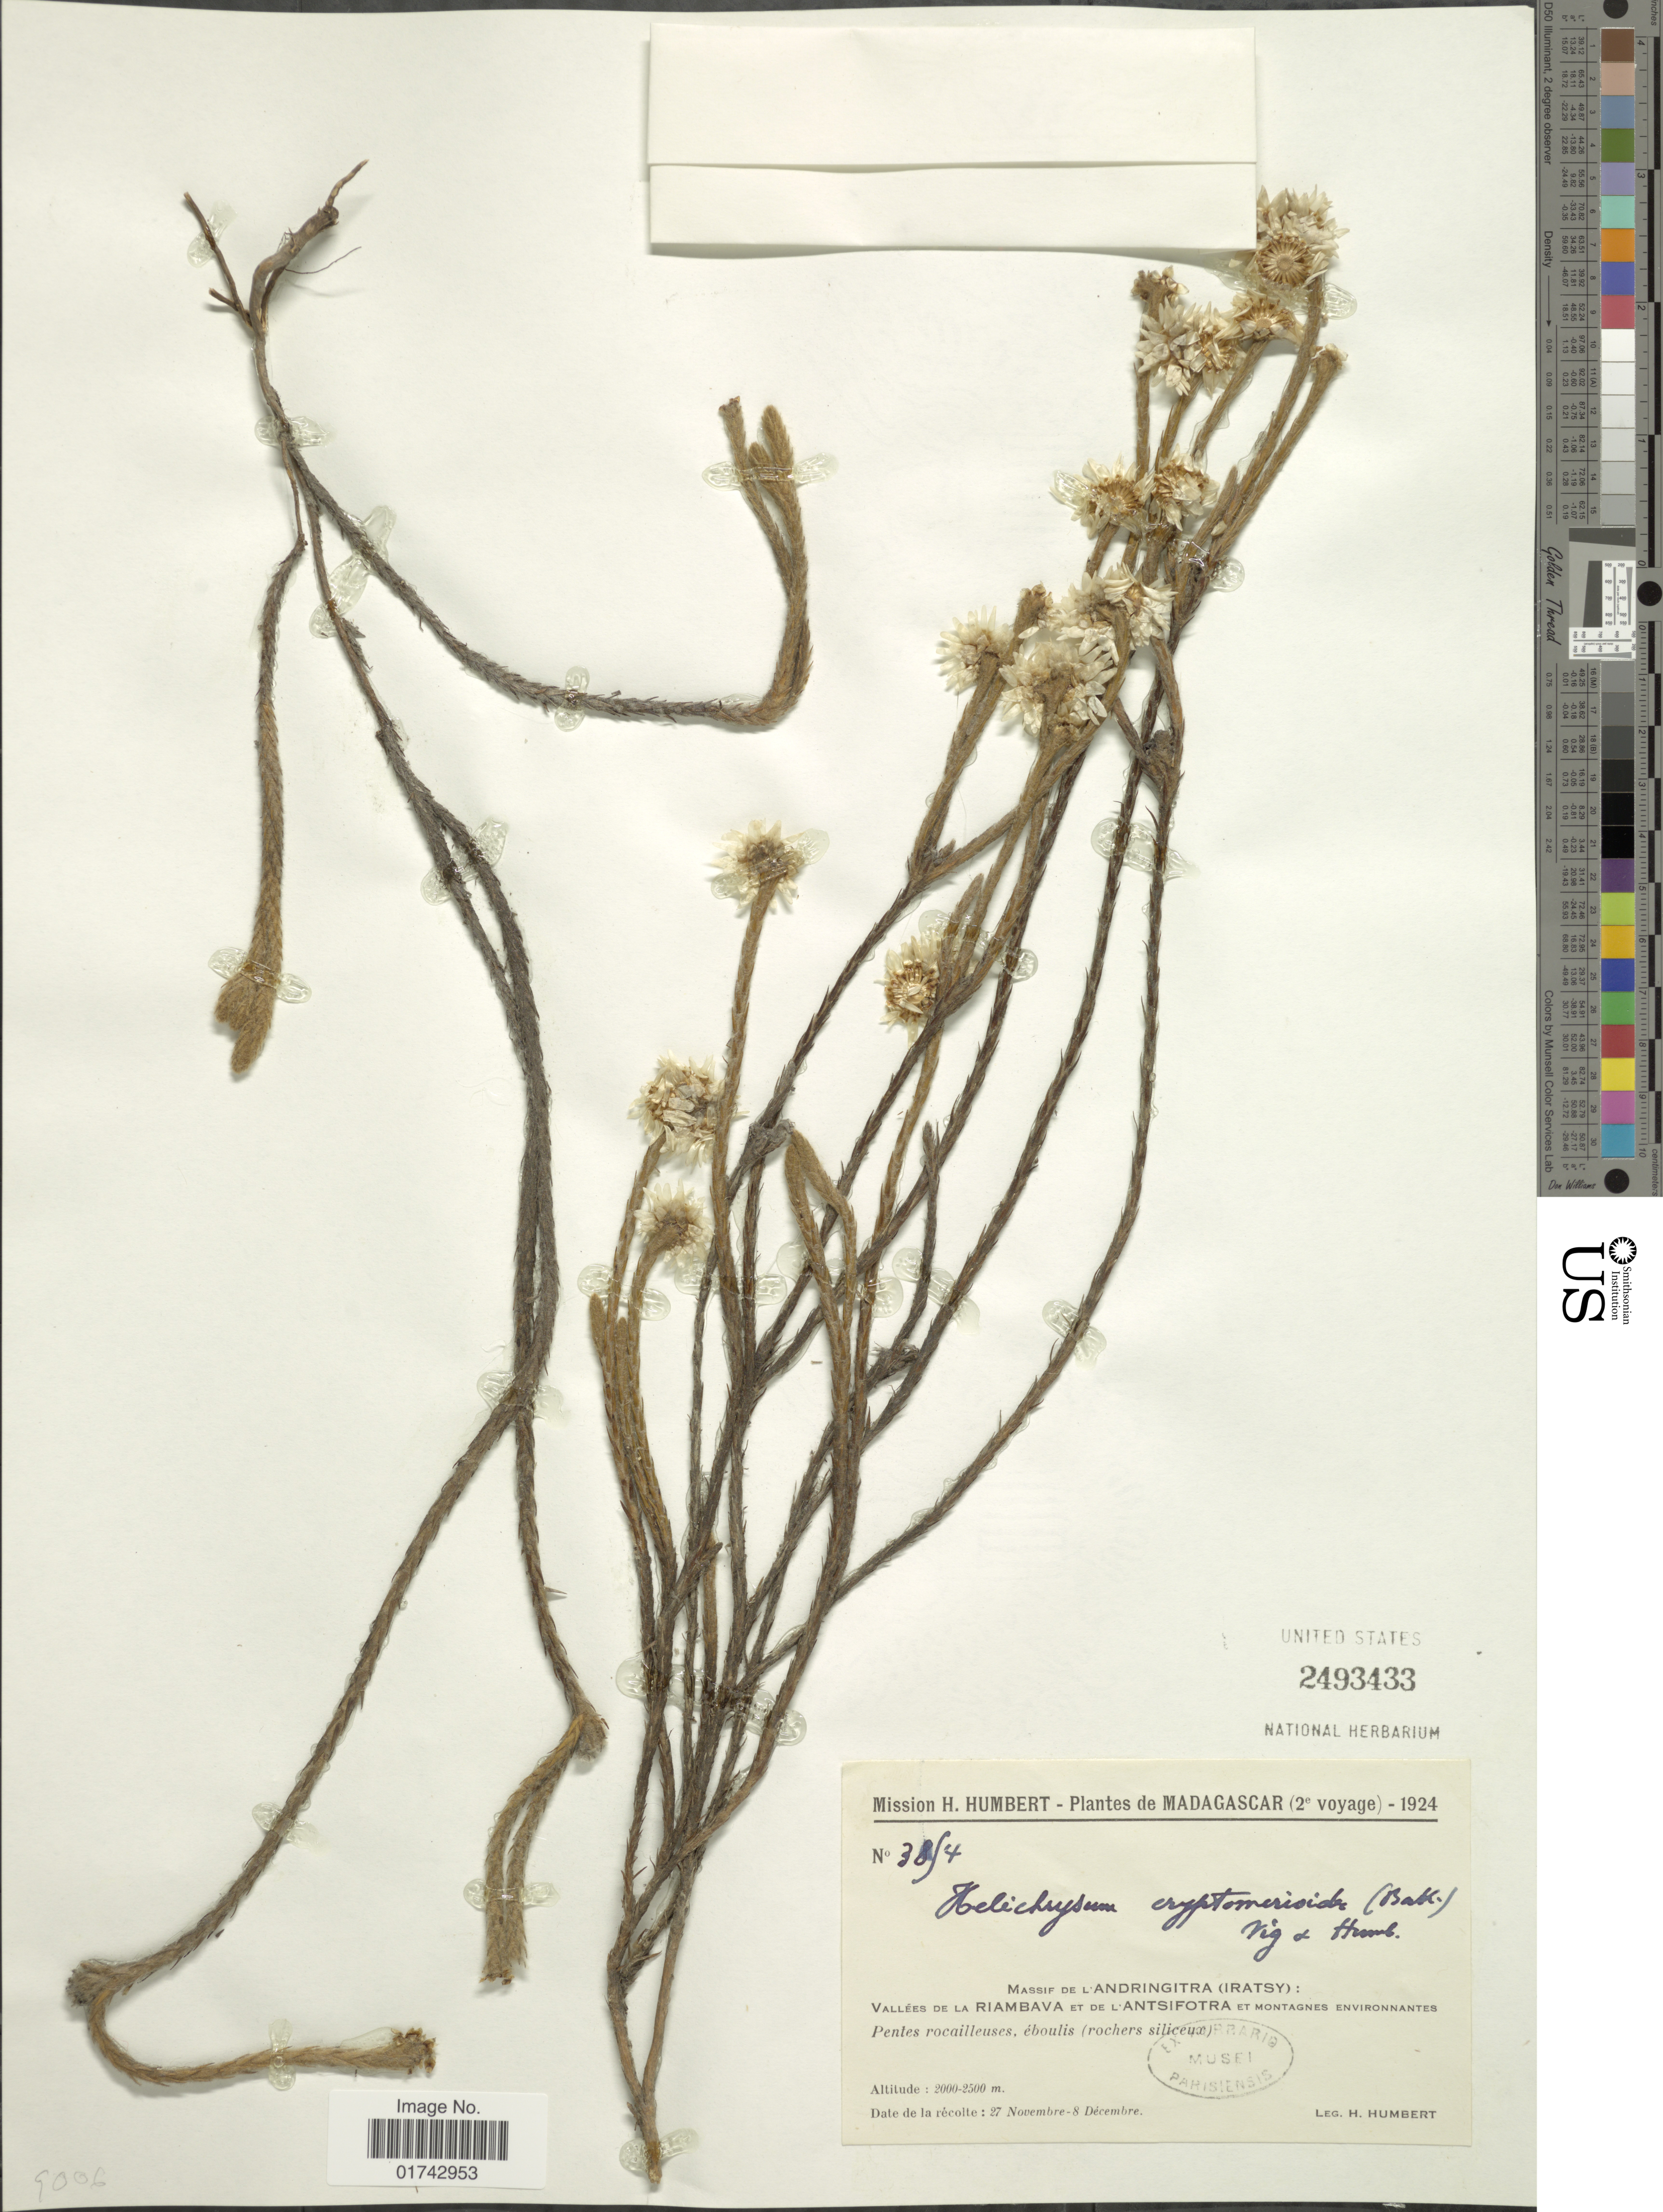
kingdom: Plantae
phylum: Tracheophyta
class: Magnoliopsida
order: Asterales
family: Asteraceae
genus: Helichrysum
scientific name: Helichrysum cryptomerioides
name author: Baker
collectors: H. Humbert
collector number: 3894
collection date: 1924-11-27/1924-12-08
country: Madagascar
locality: Massif de L' Andringitra (Iratsy): Vallees de La Riambaca et de L' Antsifotra et Montagnes Environnantes, Pentes rocailleuses, eboulis (rochers silicuex)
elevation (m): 2000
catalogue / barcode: US 2493433